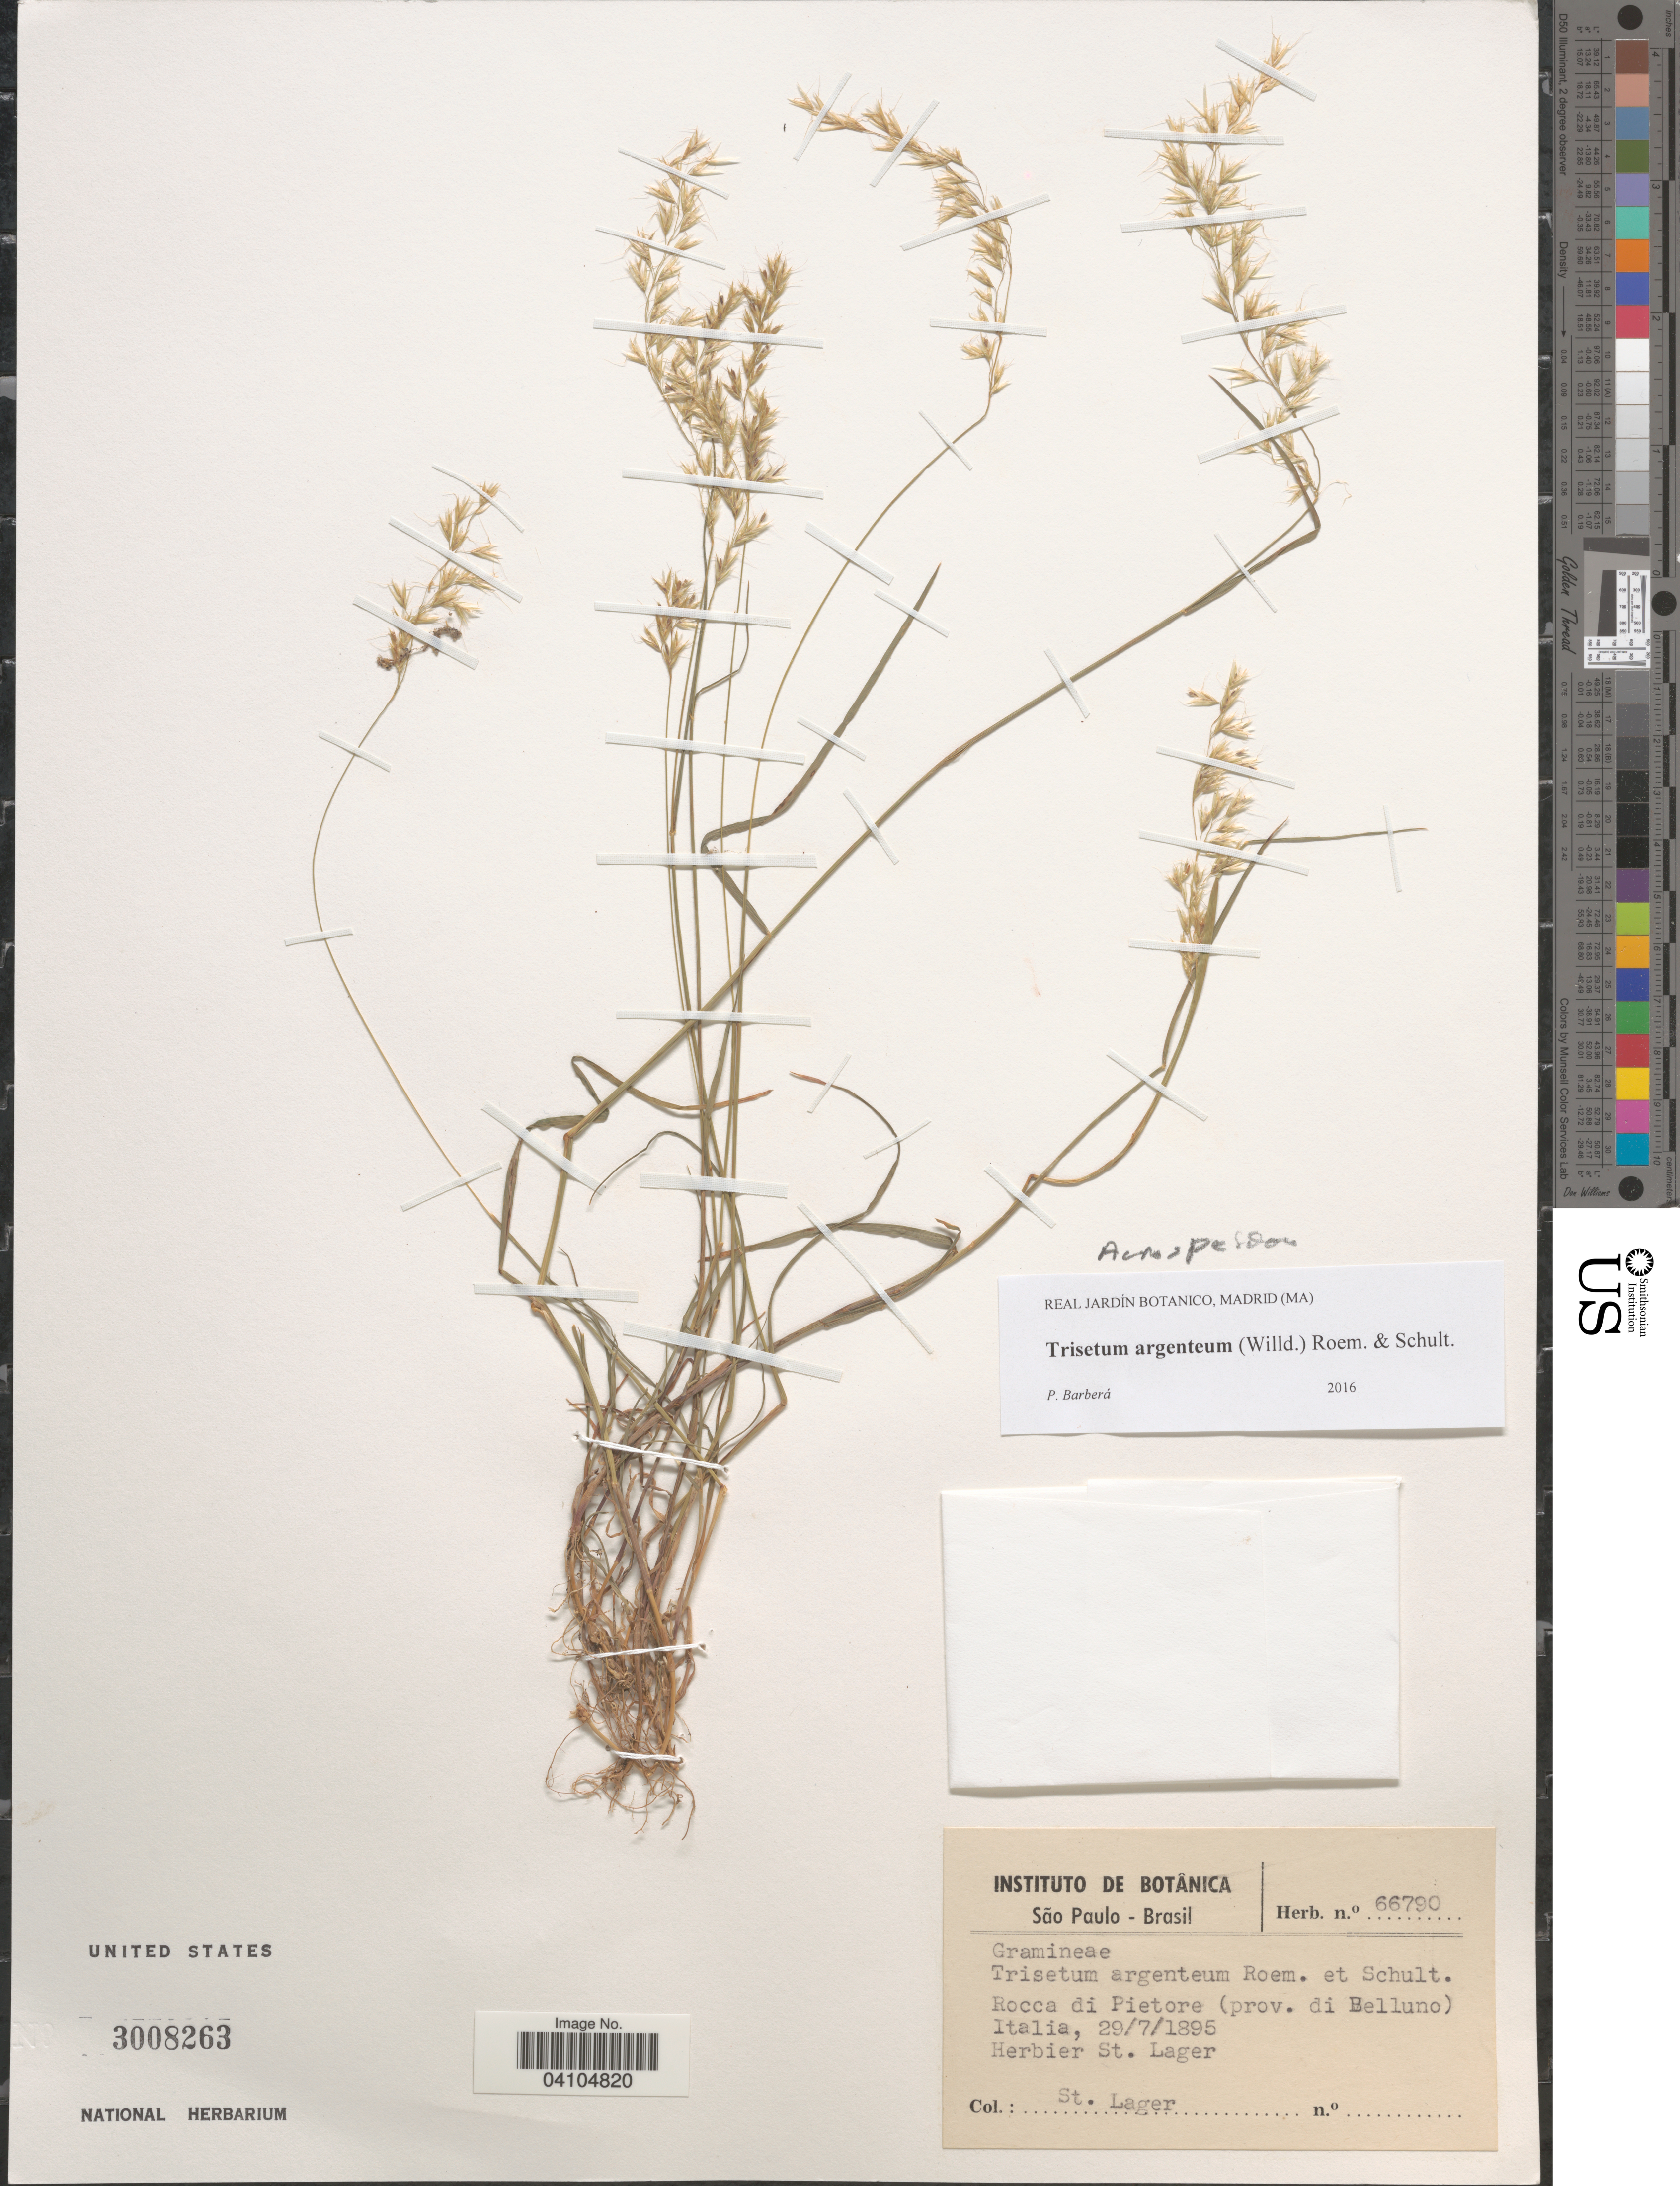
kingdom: Plantae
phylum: Tracheophyta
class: Liliopsida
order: Poales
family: Poaceae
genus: Acrospelion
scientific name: Acrospelion argenteum ined.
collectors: -. St. Lager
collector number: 66790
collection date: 1895-07-27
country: Italy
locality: Rocca di Pietore (prov. di Belluno) Italia.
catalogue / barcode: US 3008263